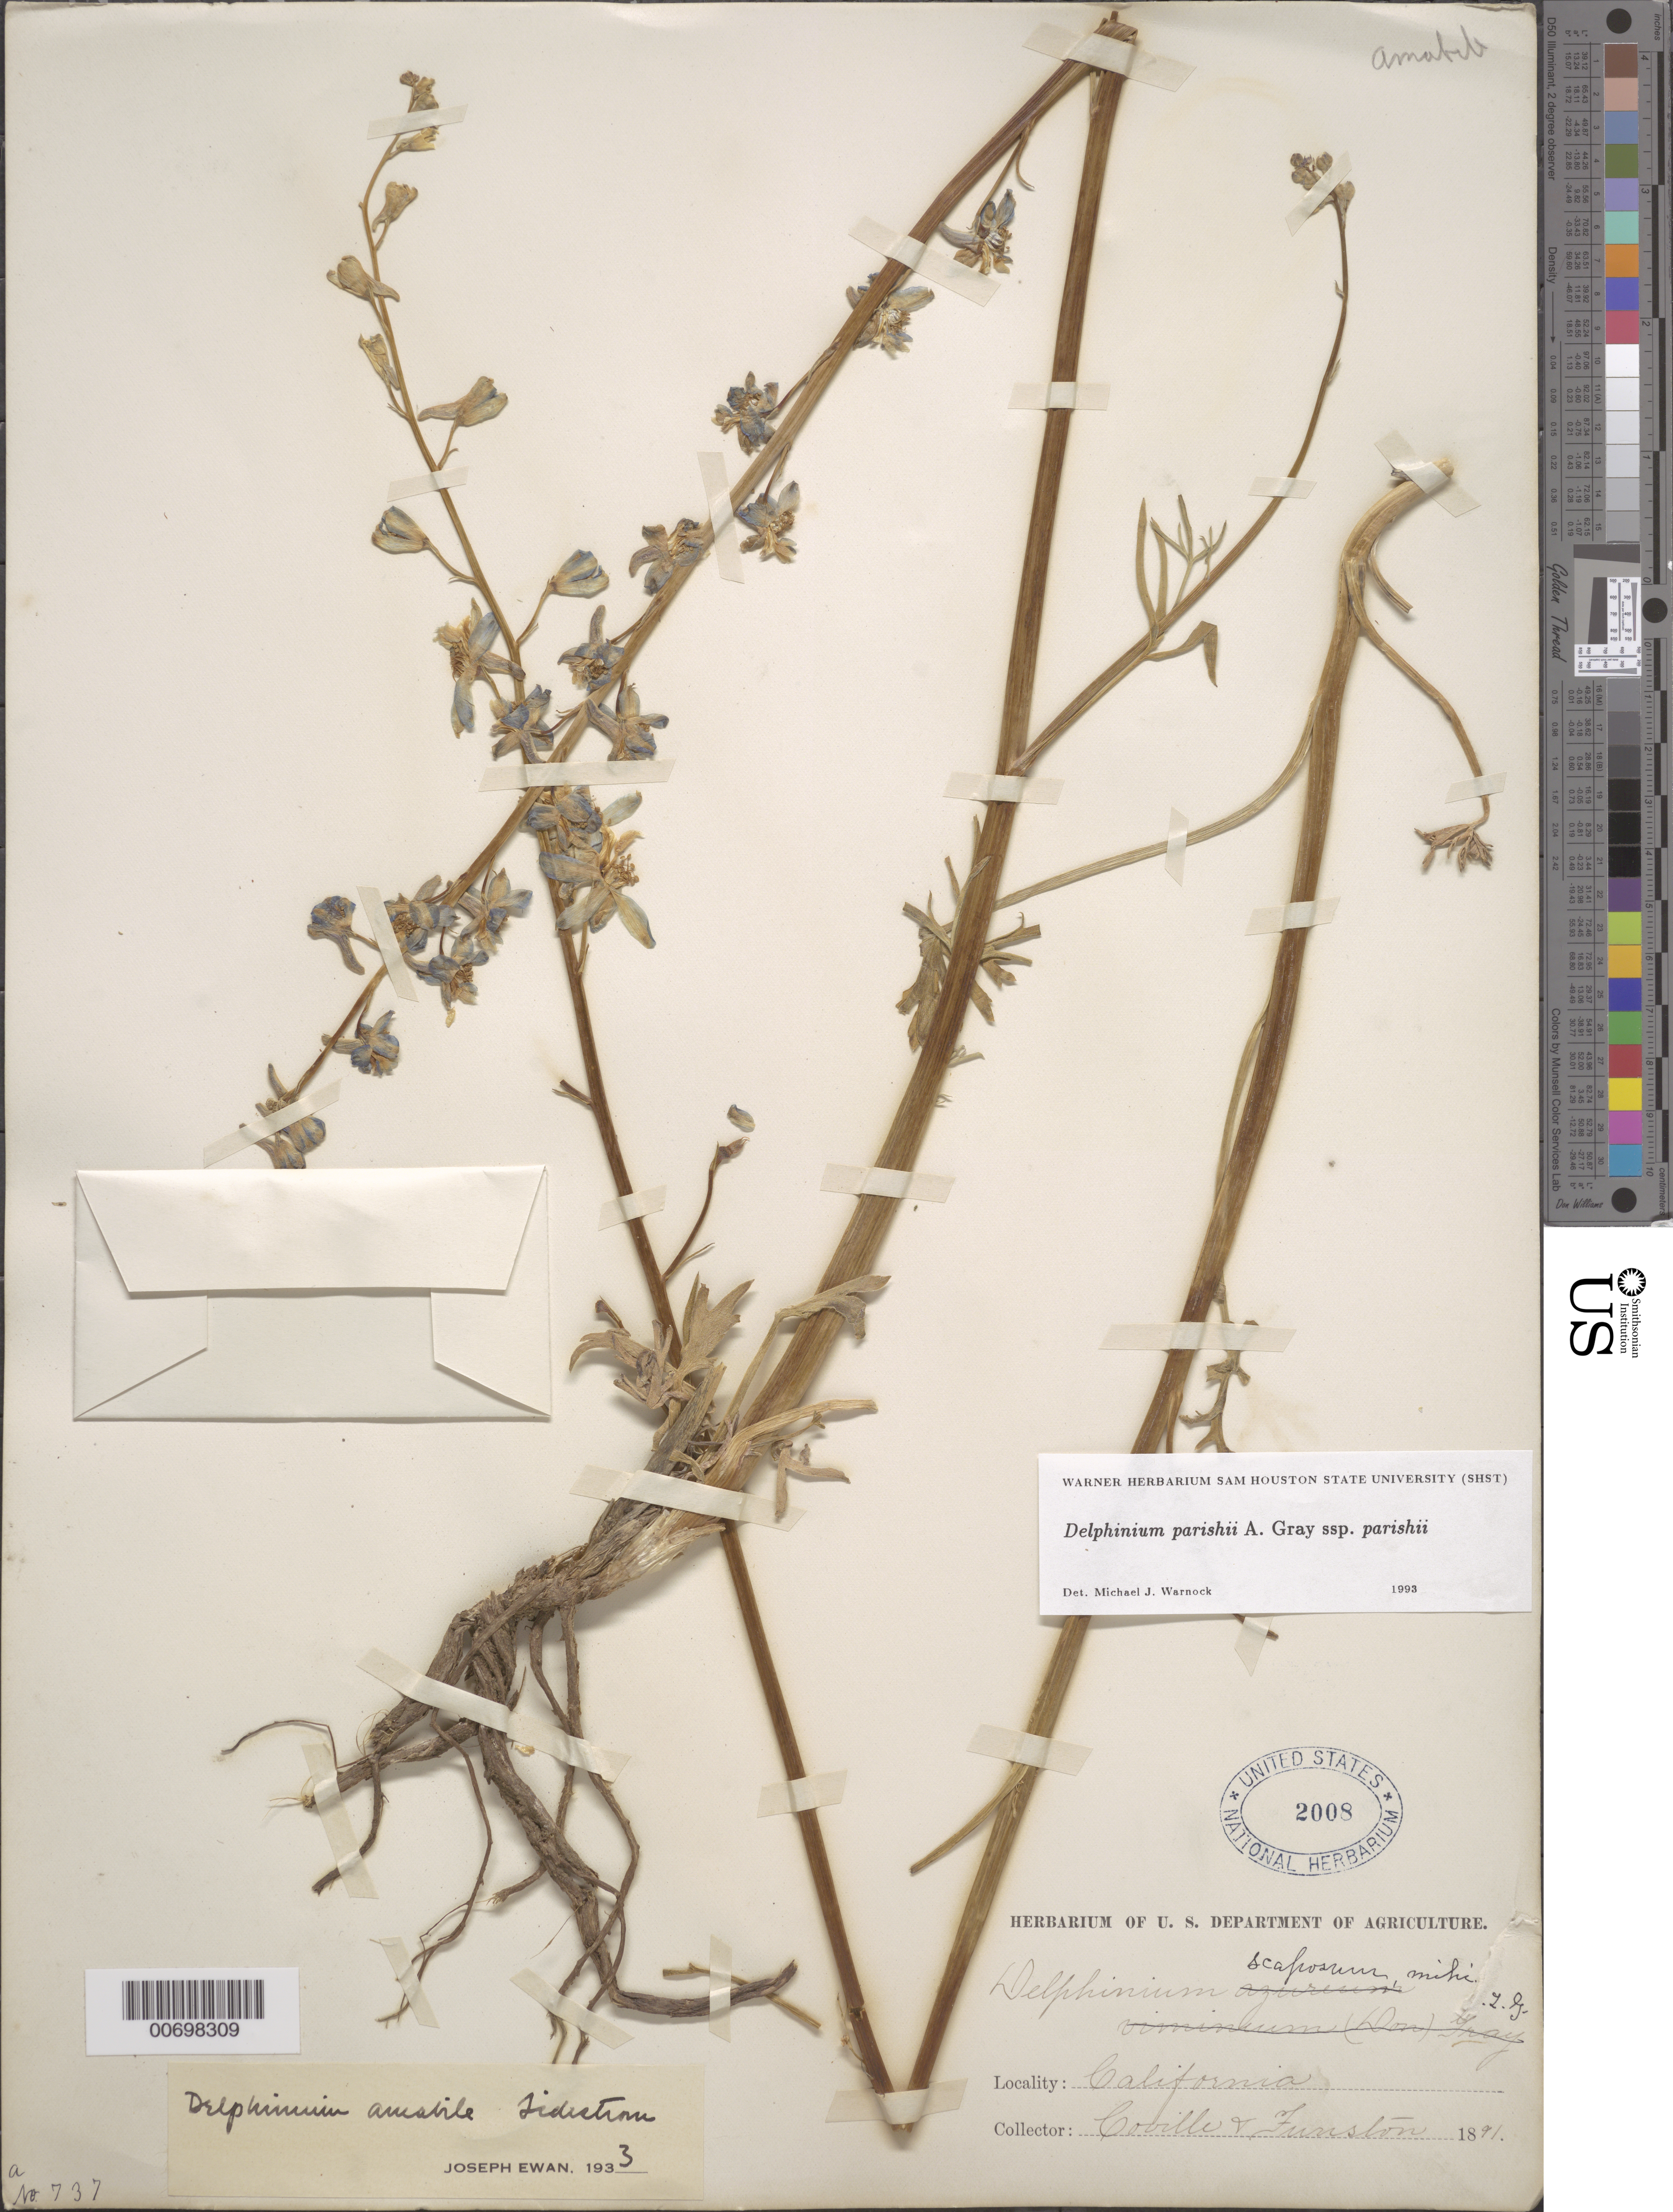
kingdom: Plantae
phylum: Tracheophyta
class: Magnoliopsida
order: Ranunculales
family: Ranunculaceae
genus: Delphinium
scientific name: Delphinium parishii subsp. parishii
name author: A. Gray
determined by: Warnock, M. J., (SHST), Sam Houston State University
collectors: F. V. Coville & F. Funston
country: United States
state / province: California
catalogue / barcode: US 2008